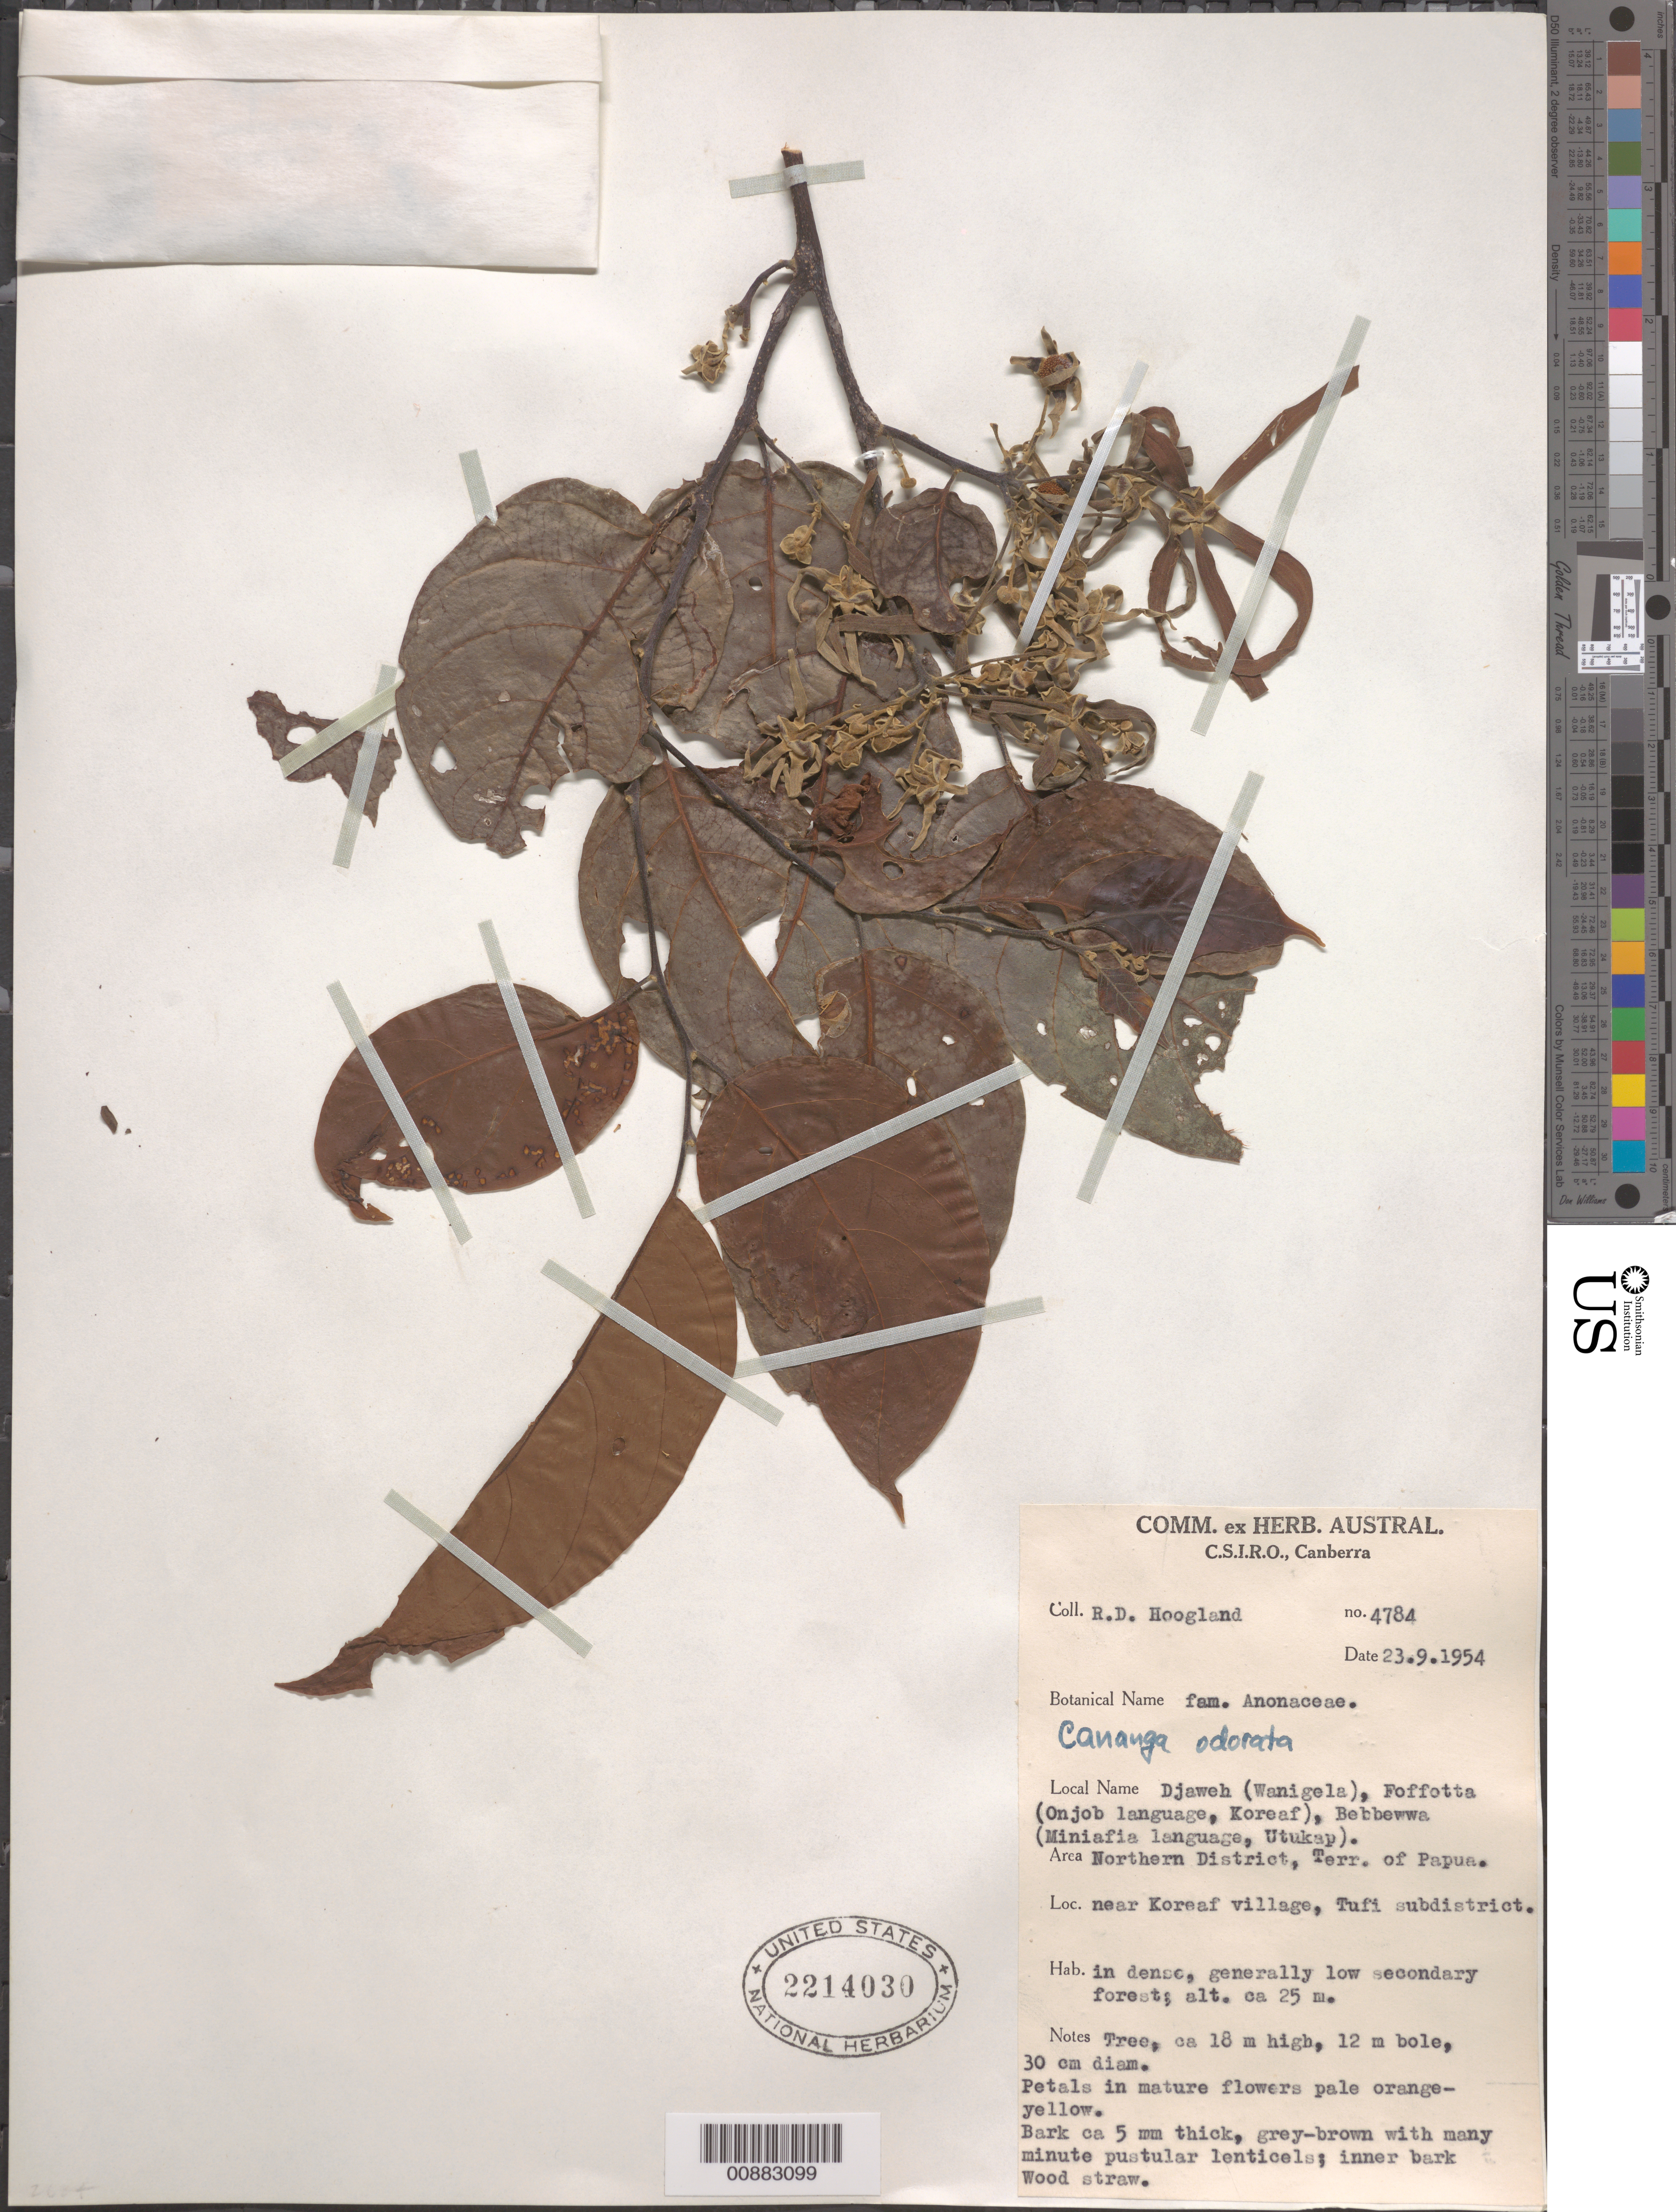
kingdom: Plantae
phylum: Tracheophyta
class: Magnoliopsida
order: Magnoliales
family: Annonaceae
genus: Cananga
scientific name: Cananga odorata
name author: (Lam.) Hook. f. & Thomson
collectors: R. D. Hoogland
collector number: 4784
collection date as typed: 23 Sep 1954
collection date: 1954-09-23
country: Papua New Guinea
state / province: Northern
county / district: Tufi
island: New Guinea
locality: near Koreaf village, Tufi subdistrict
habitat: in dense, generally low secondary forest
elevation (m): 25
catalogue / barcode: US 2214030